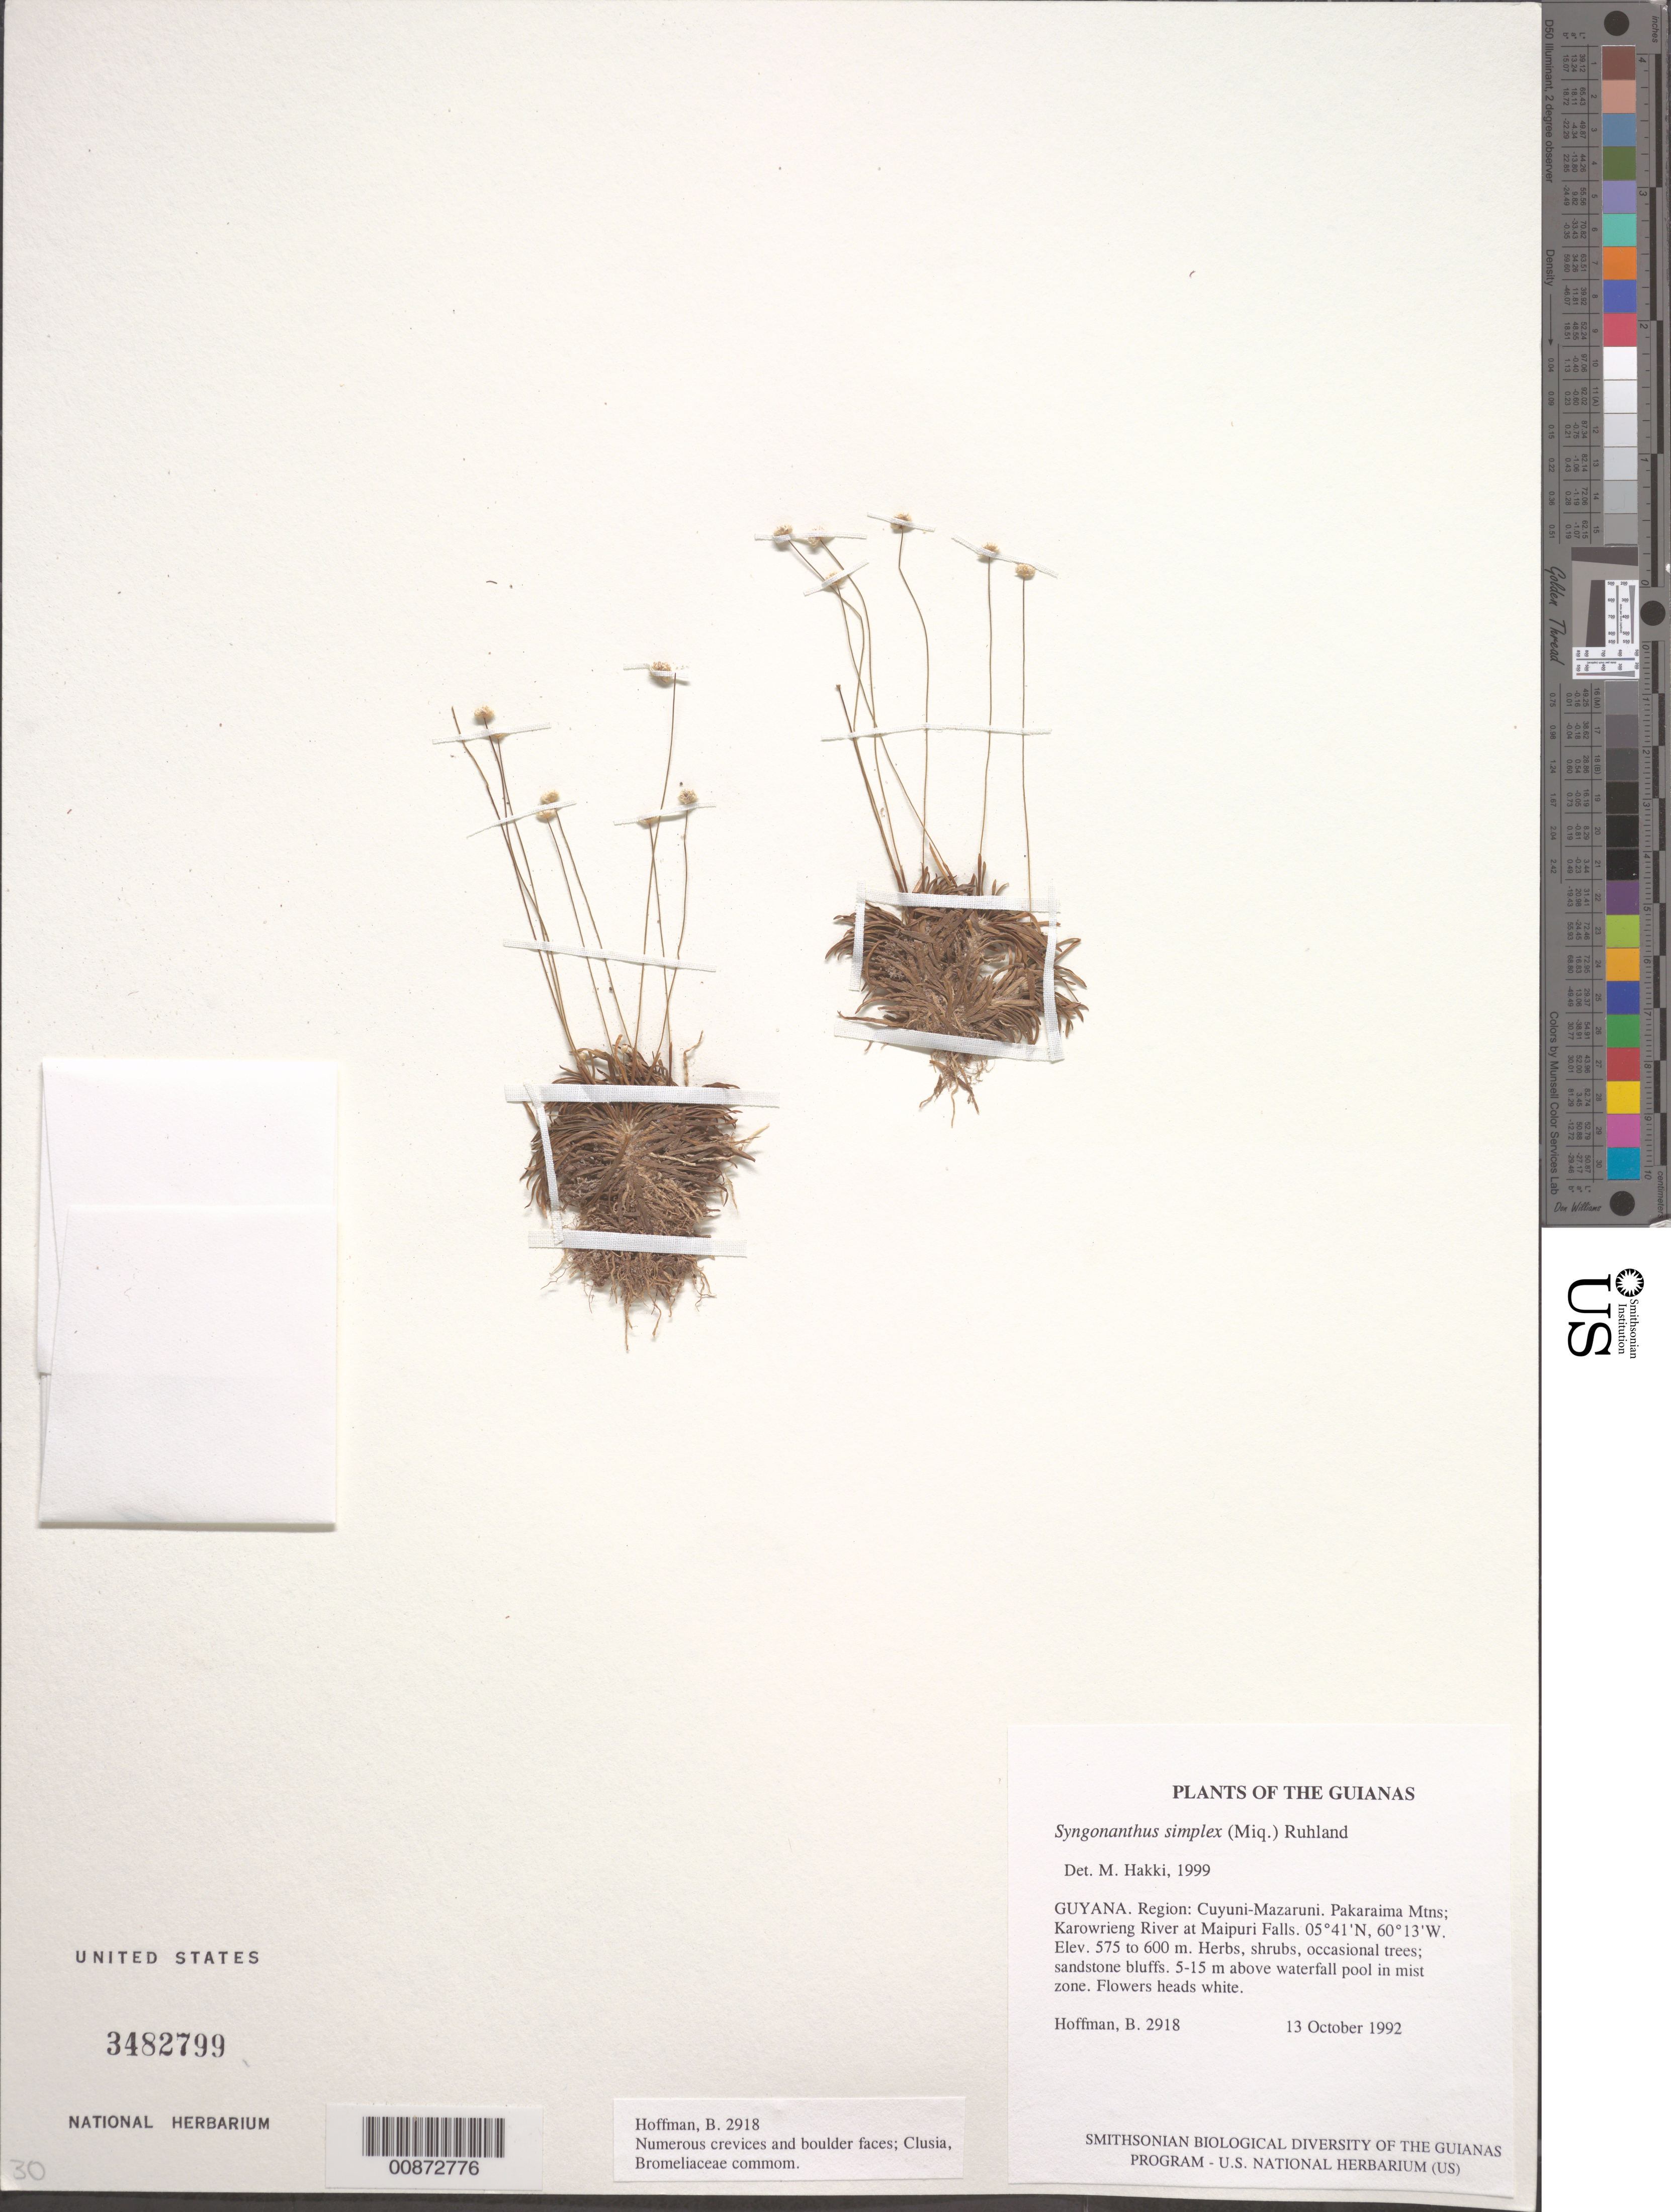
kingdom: Plantae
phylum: Tracheophyta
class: Liliopsida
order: Poales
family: Eriocaulaceae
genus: Syngonanthus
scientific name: Syngonanthus simplex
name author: (Miq.) Ruiz & Pav.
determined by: Hakki, M. J.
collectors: B. Hoffman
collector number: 2918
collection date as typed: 13 October 1992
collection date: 1992-10-13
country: Guyana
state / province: Cuyuni-Mazaruni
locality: Pakaraima Mountains; Karowrieng River at Maipuri Falls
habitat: Herbs, shrubs, occasional trees; sandstone bluffs. 5-15 m above waterfall pool in mist zone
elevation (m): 575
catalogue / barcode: US 3482799